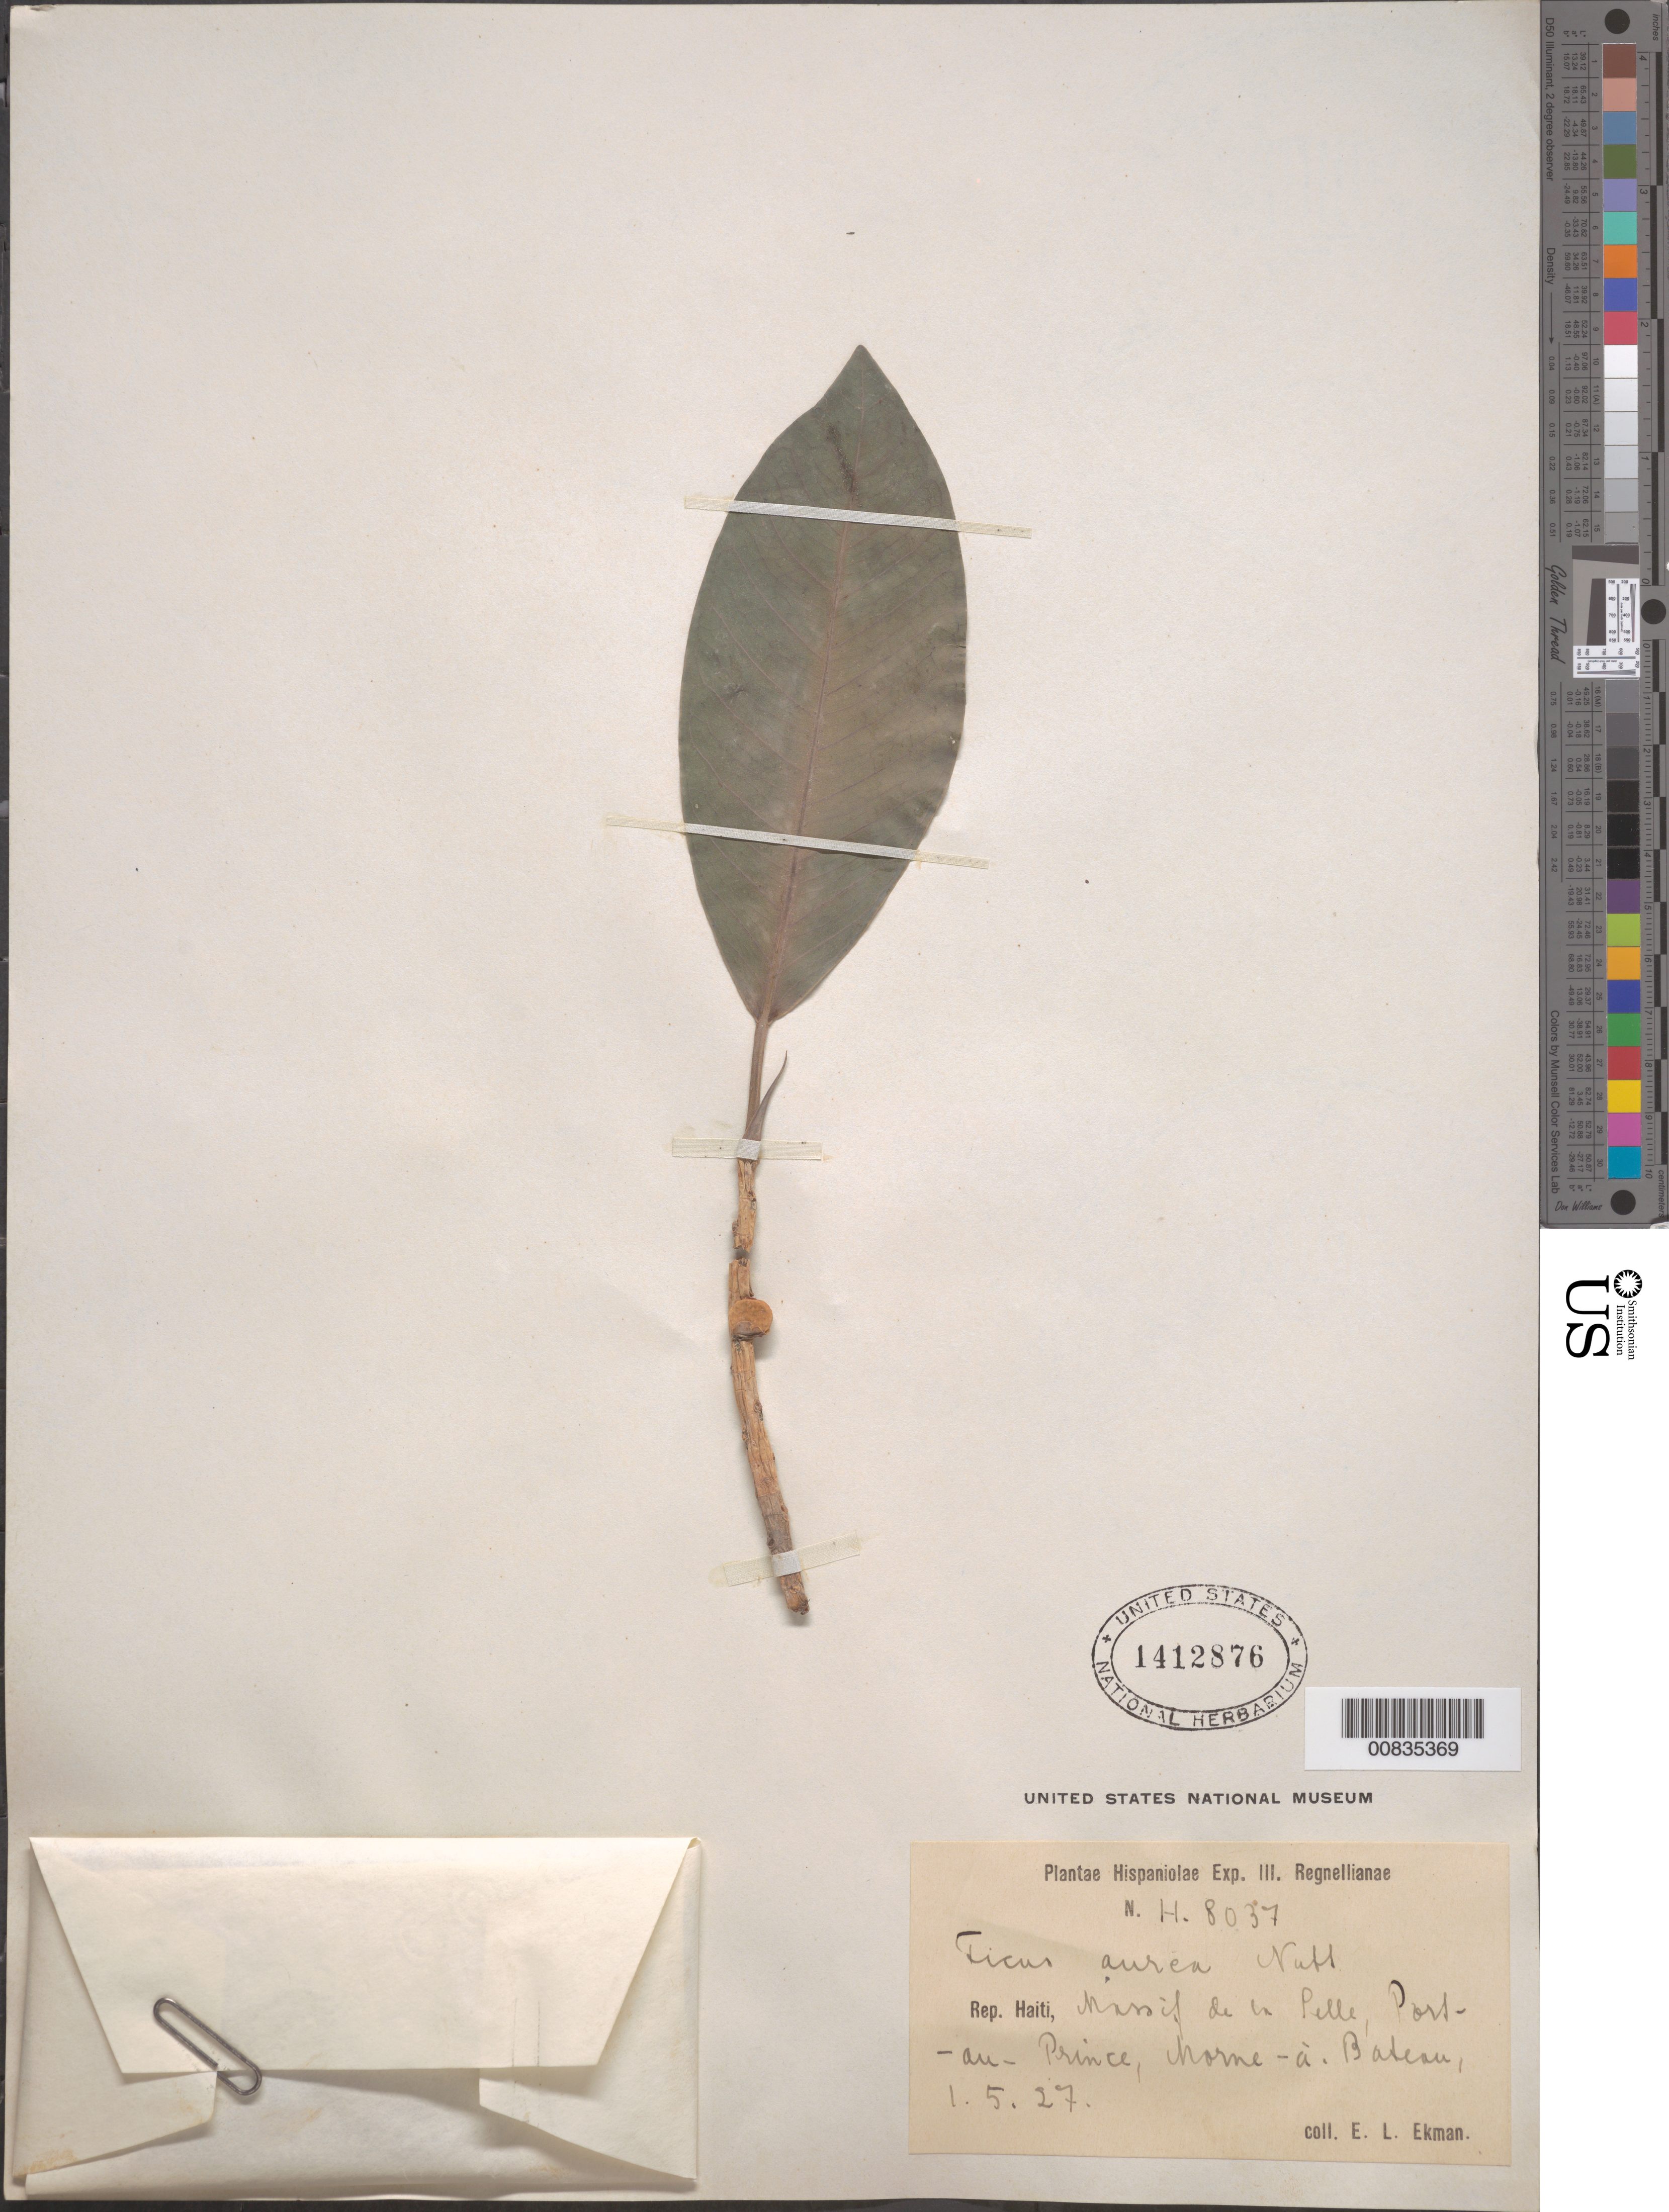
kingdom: Plantae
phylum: Tracheophyta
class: Magnoliopsida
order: Rosales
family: Moraceae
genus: Ficus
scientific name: Ficus aurea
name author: Nutt.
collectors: E. L. Ekman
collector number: H 8037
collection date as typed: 01 May 1927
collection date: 1927-05-01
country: Haiti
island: Hispaniola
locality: Massif de la Selle, Port-au-Prince, Morne à Bateau.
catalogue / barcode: US 1412876